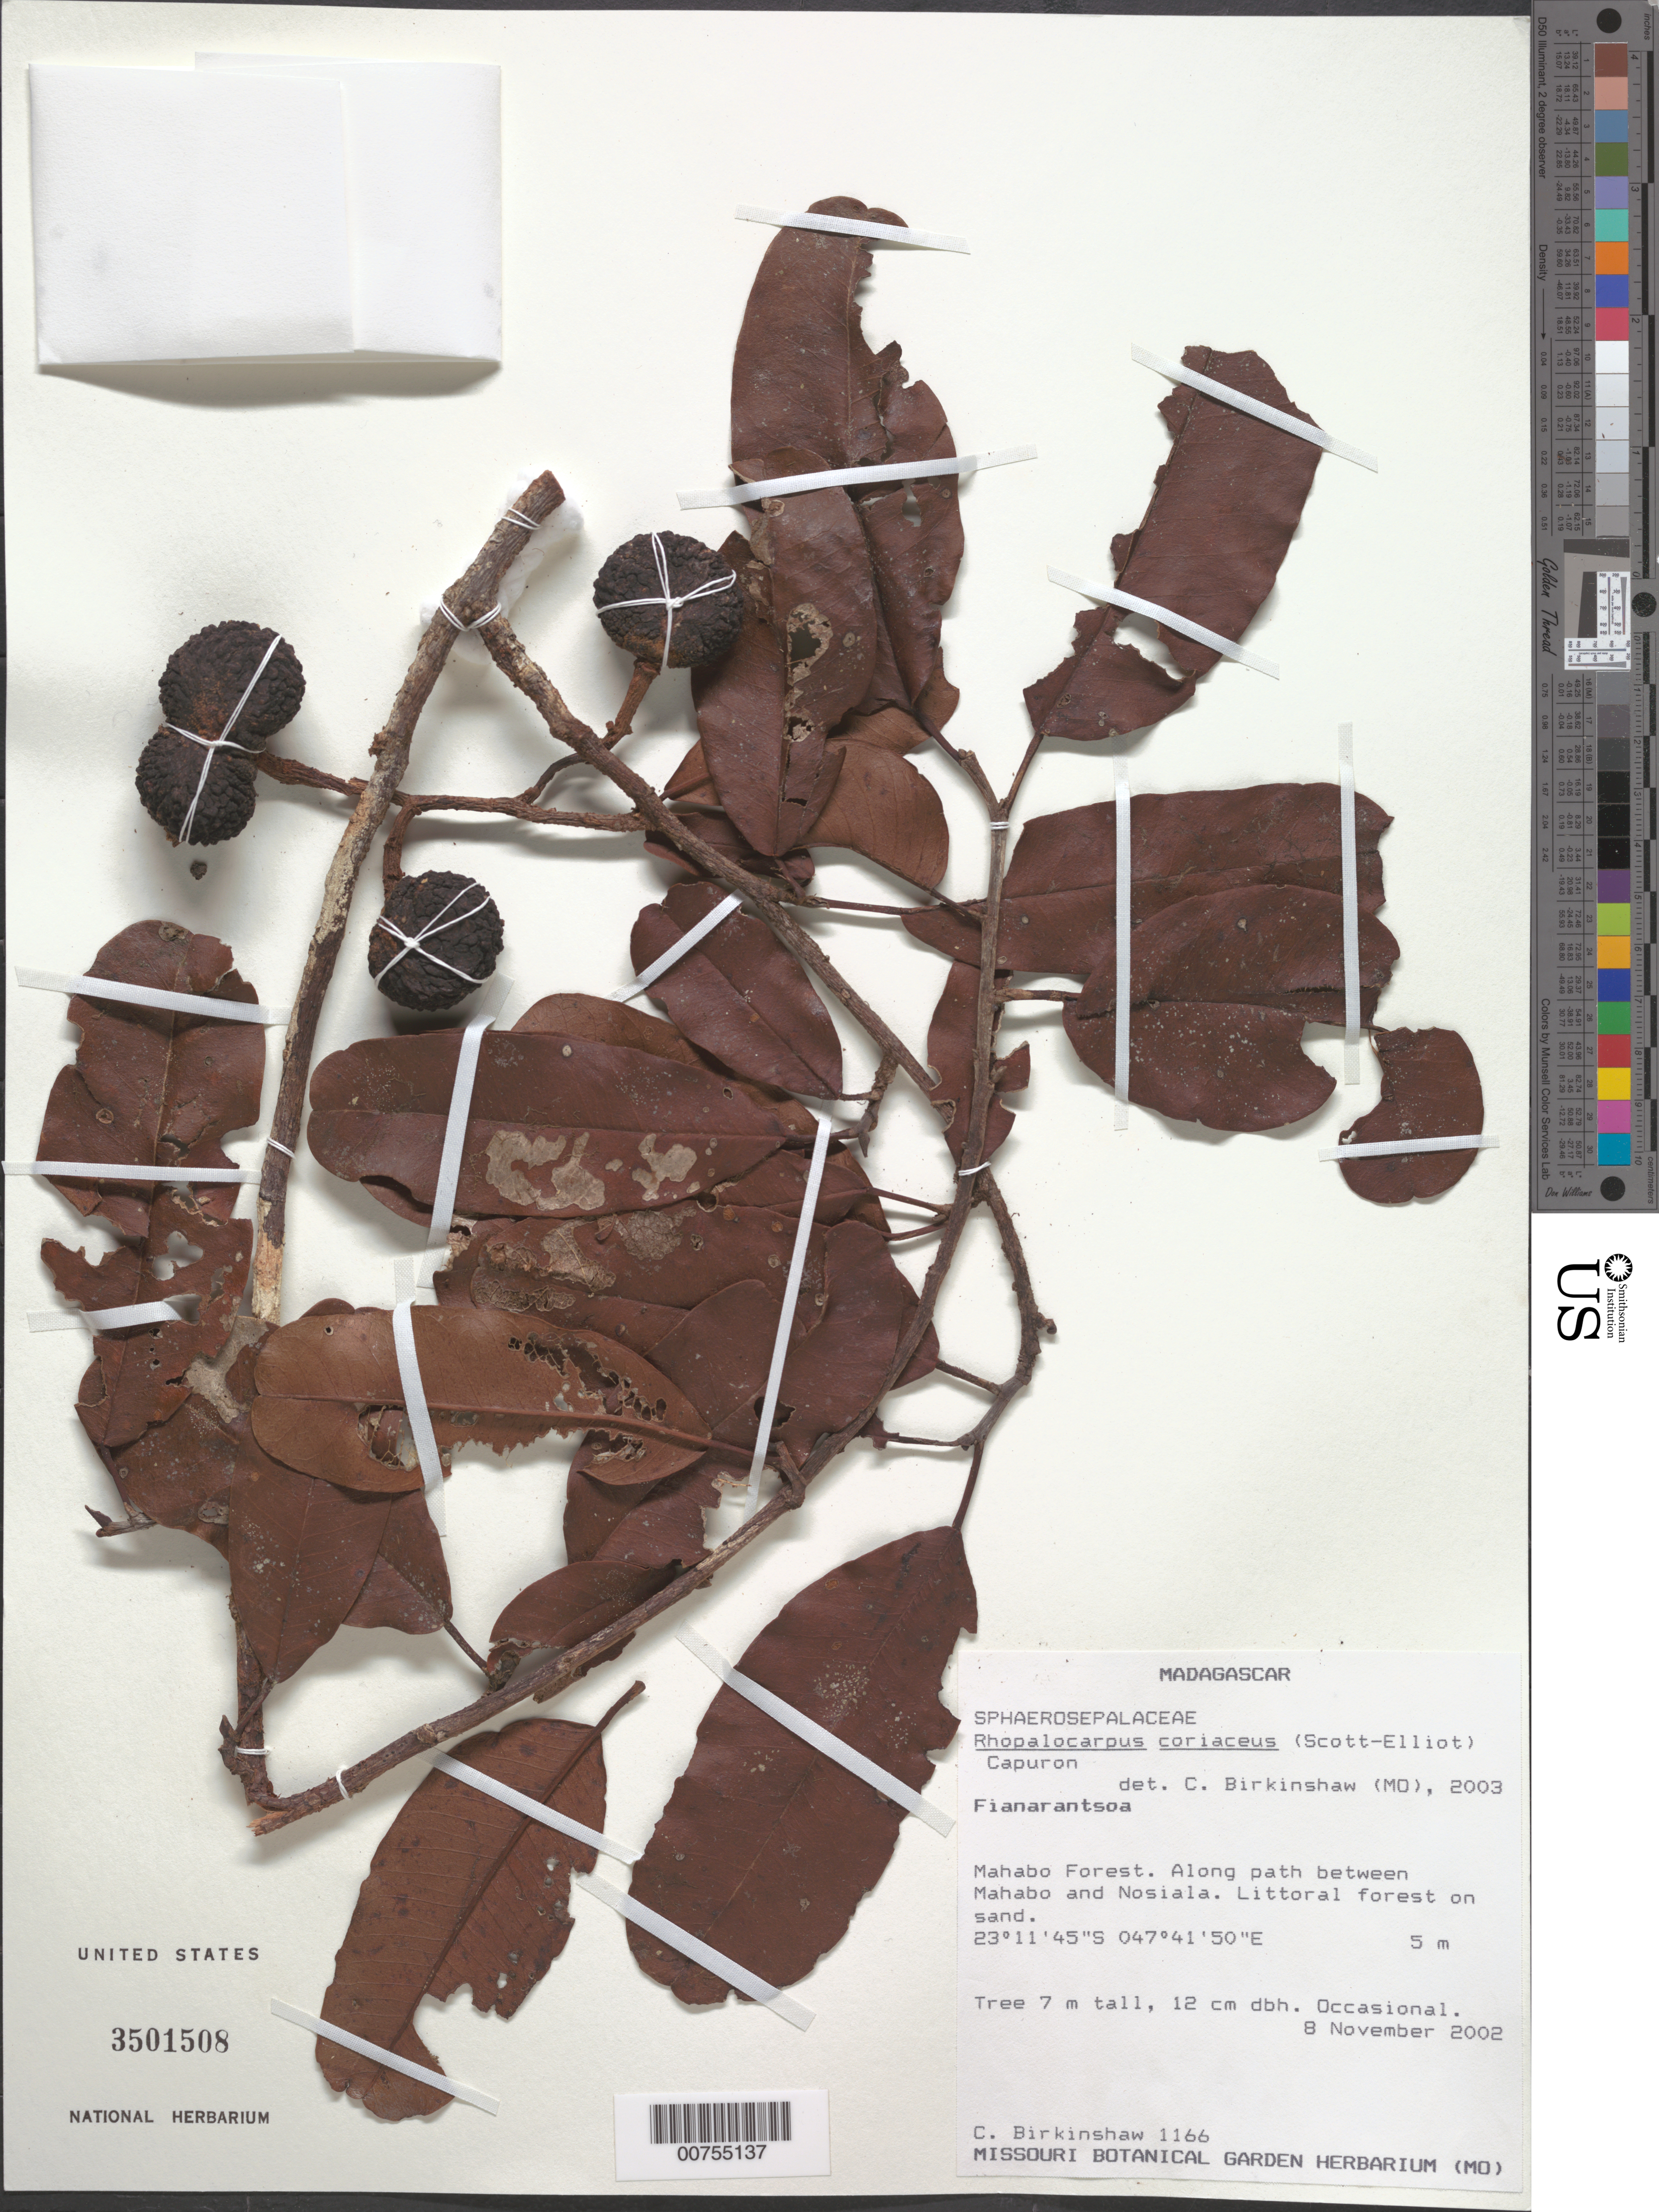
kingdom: Plantae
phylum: Tracheophyta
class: Magnoliopsida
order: Malvales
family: Sphaerosepalaceae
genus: Rhopalocarpus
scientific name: Rhopalocarpus coriaceus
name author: (Scott Elliot) Capuron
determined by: Birkinshaw, C. R.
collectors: C. R. Birkinshaw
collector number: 1166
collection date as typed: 08 Nov 2002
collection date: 2002-11-08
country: Madagascar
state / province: Atsimo-Atsinanana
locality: Mahabo Forest. Along path between Mahabo and Nosiala.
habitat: Littoral forest on sand.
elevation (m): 5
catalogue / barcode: US 3501508